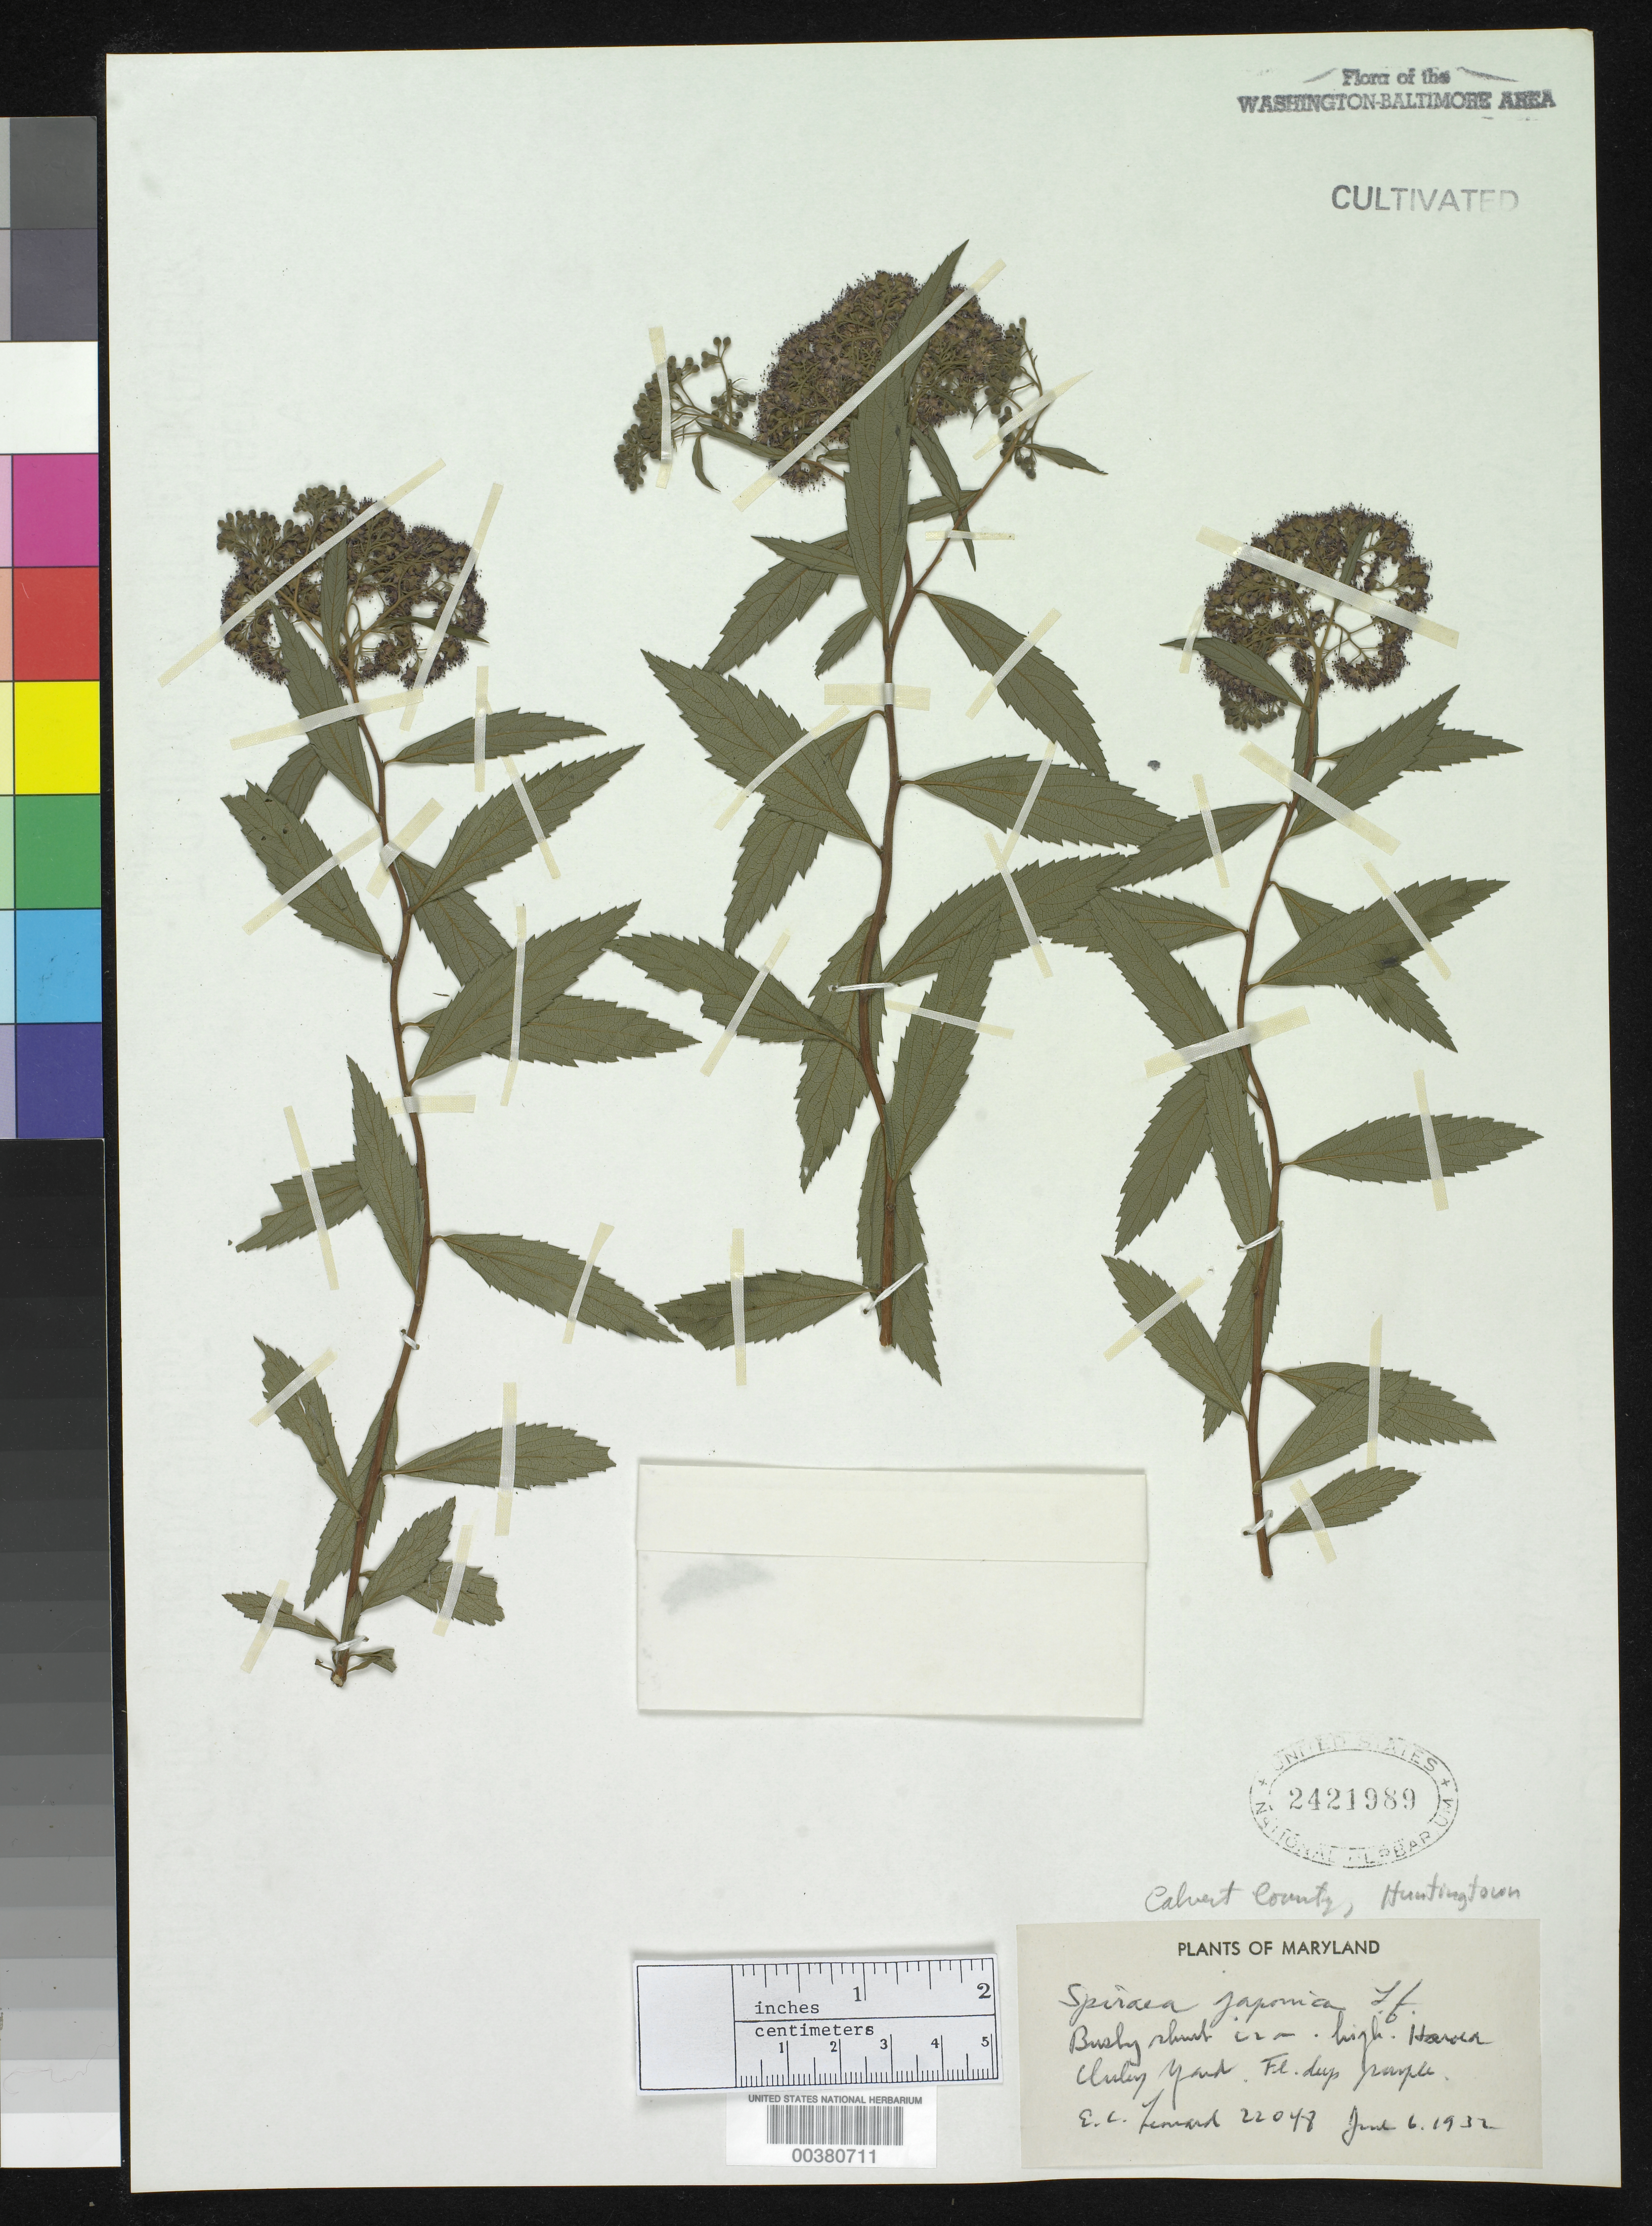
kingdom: Plantae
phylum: Tracheophyta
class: Magnoliopsida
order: Rosales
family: Rosaceae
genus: Spiraea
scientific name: Spiraea japonica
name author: L. f.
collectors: E. C. Leonard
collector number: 22048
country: United States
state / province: Maryland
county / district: Calvert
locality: Huntington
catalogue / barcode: US 2421989